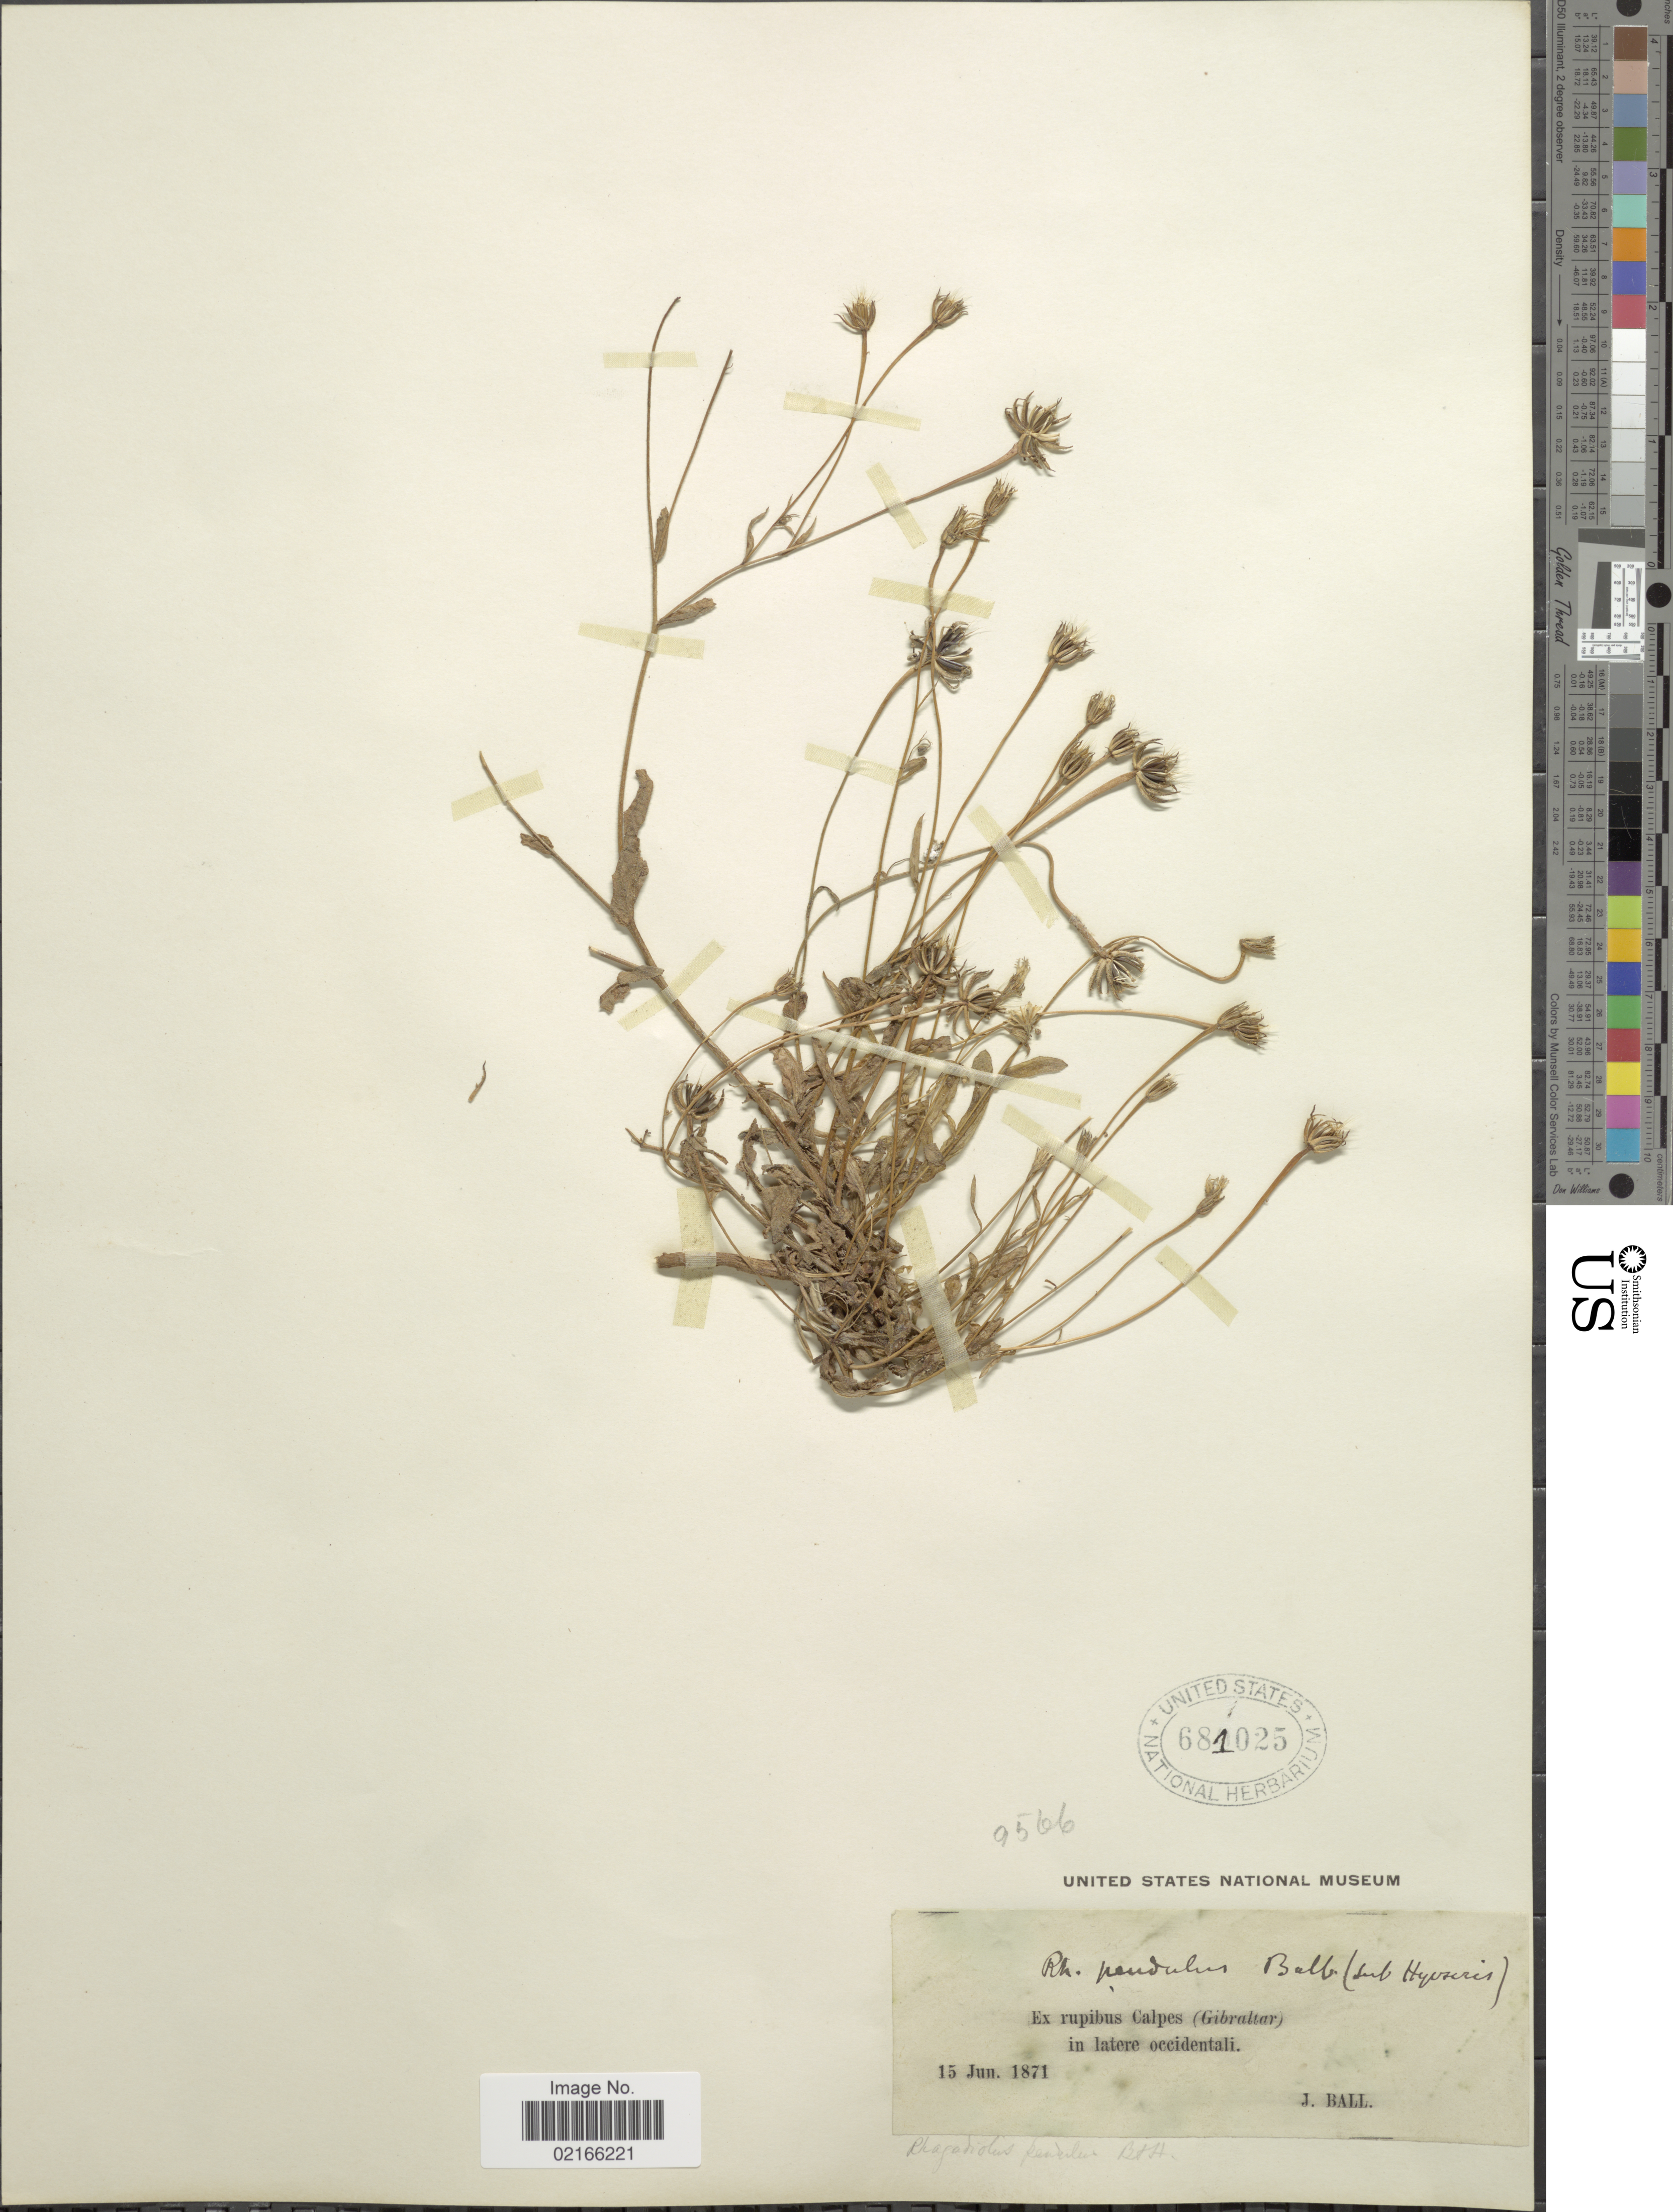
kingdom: Plantae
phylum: Tracheophyta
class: Magnoliopsida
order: Asterales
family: Asteraceae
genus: Hedypnois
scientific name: Hedypnois rhagadioloides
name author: (L.) F.W. Schmidt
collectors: J. Ball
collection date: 1871-06-15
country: Spain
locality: Ex rupibus Calpes (Gibraltar) in latere occidentali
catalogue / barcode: US 681025